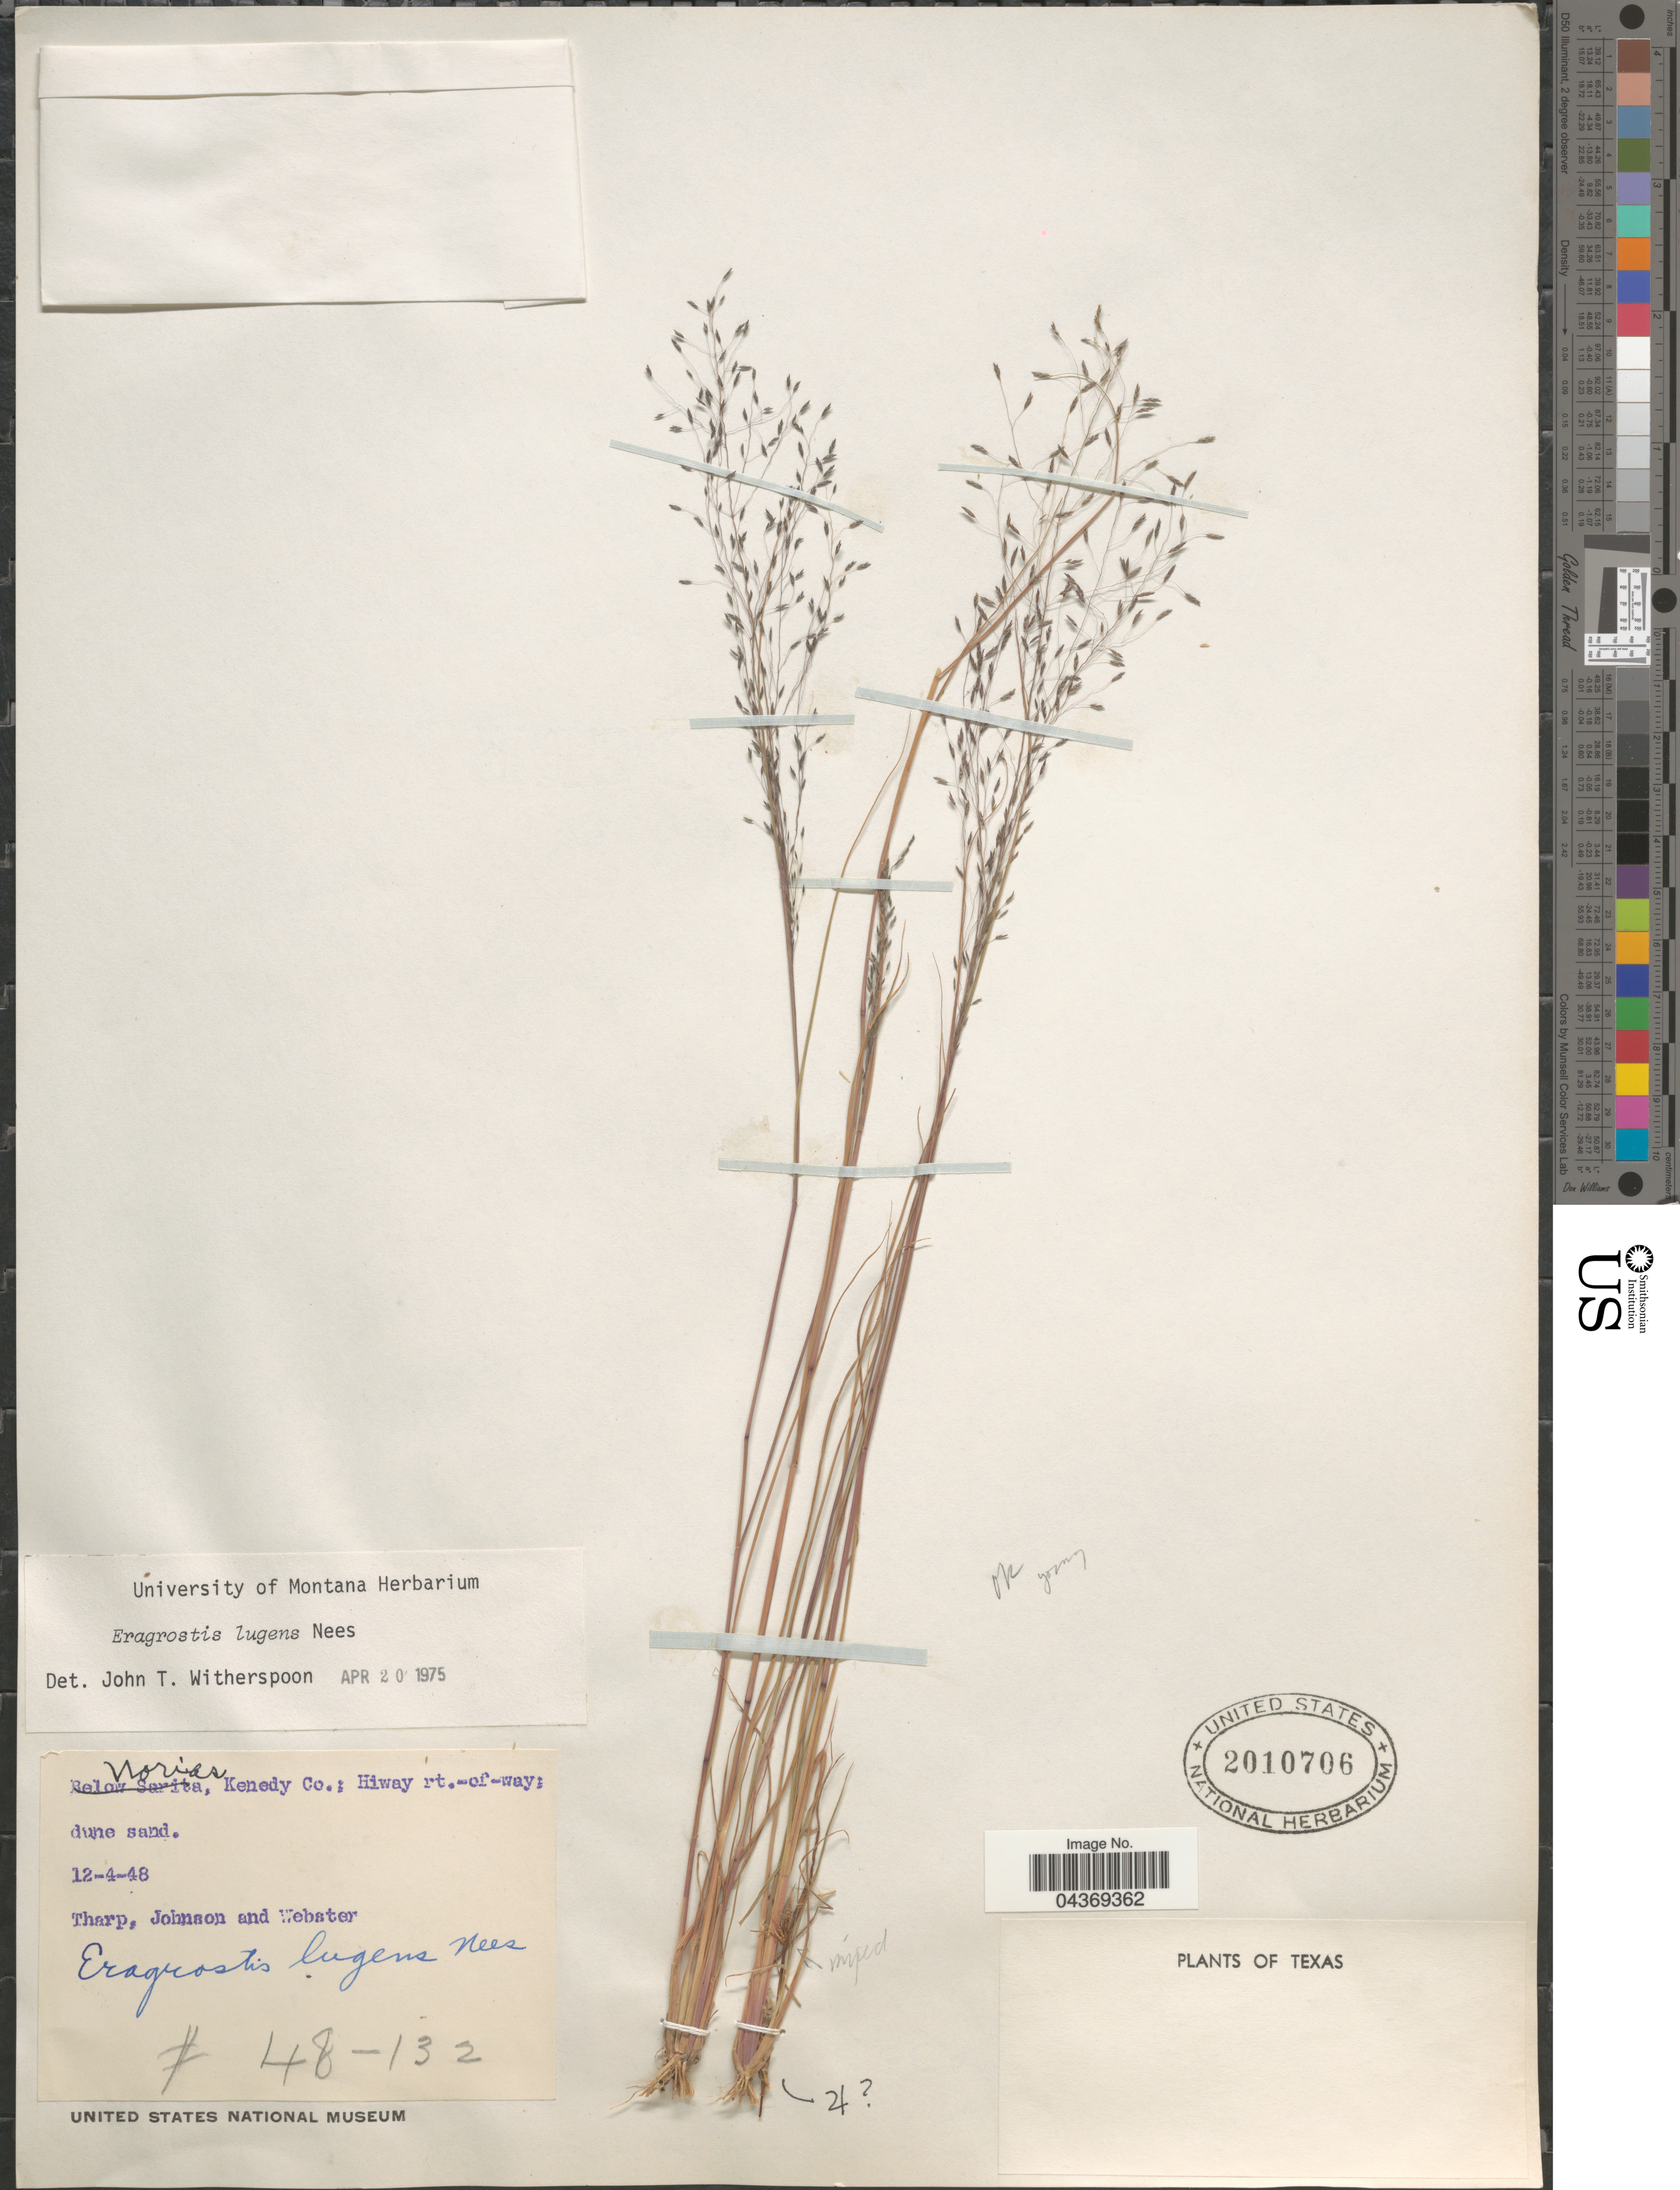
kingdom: Plantae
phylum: Tracheophyta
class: Liliopsida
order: Poales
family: Poaceae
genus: Eragrostis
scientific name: Eragrostis lugens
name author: Nees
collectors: Tharp, --, -- Johnson & -. Webster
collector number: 48-132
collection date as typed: Transcribed d/m/y: 4/12/48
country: United States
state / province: Texas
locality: Norias, Kenedy Co.: Hiway rt.-of-way: dune sand.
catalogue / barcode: US 2010706